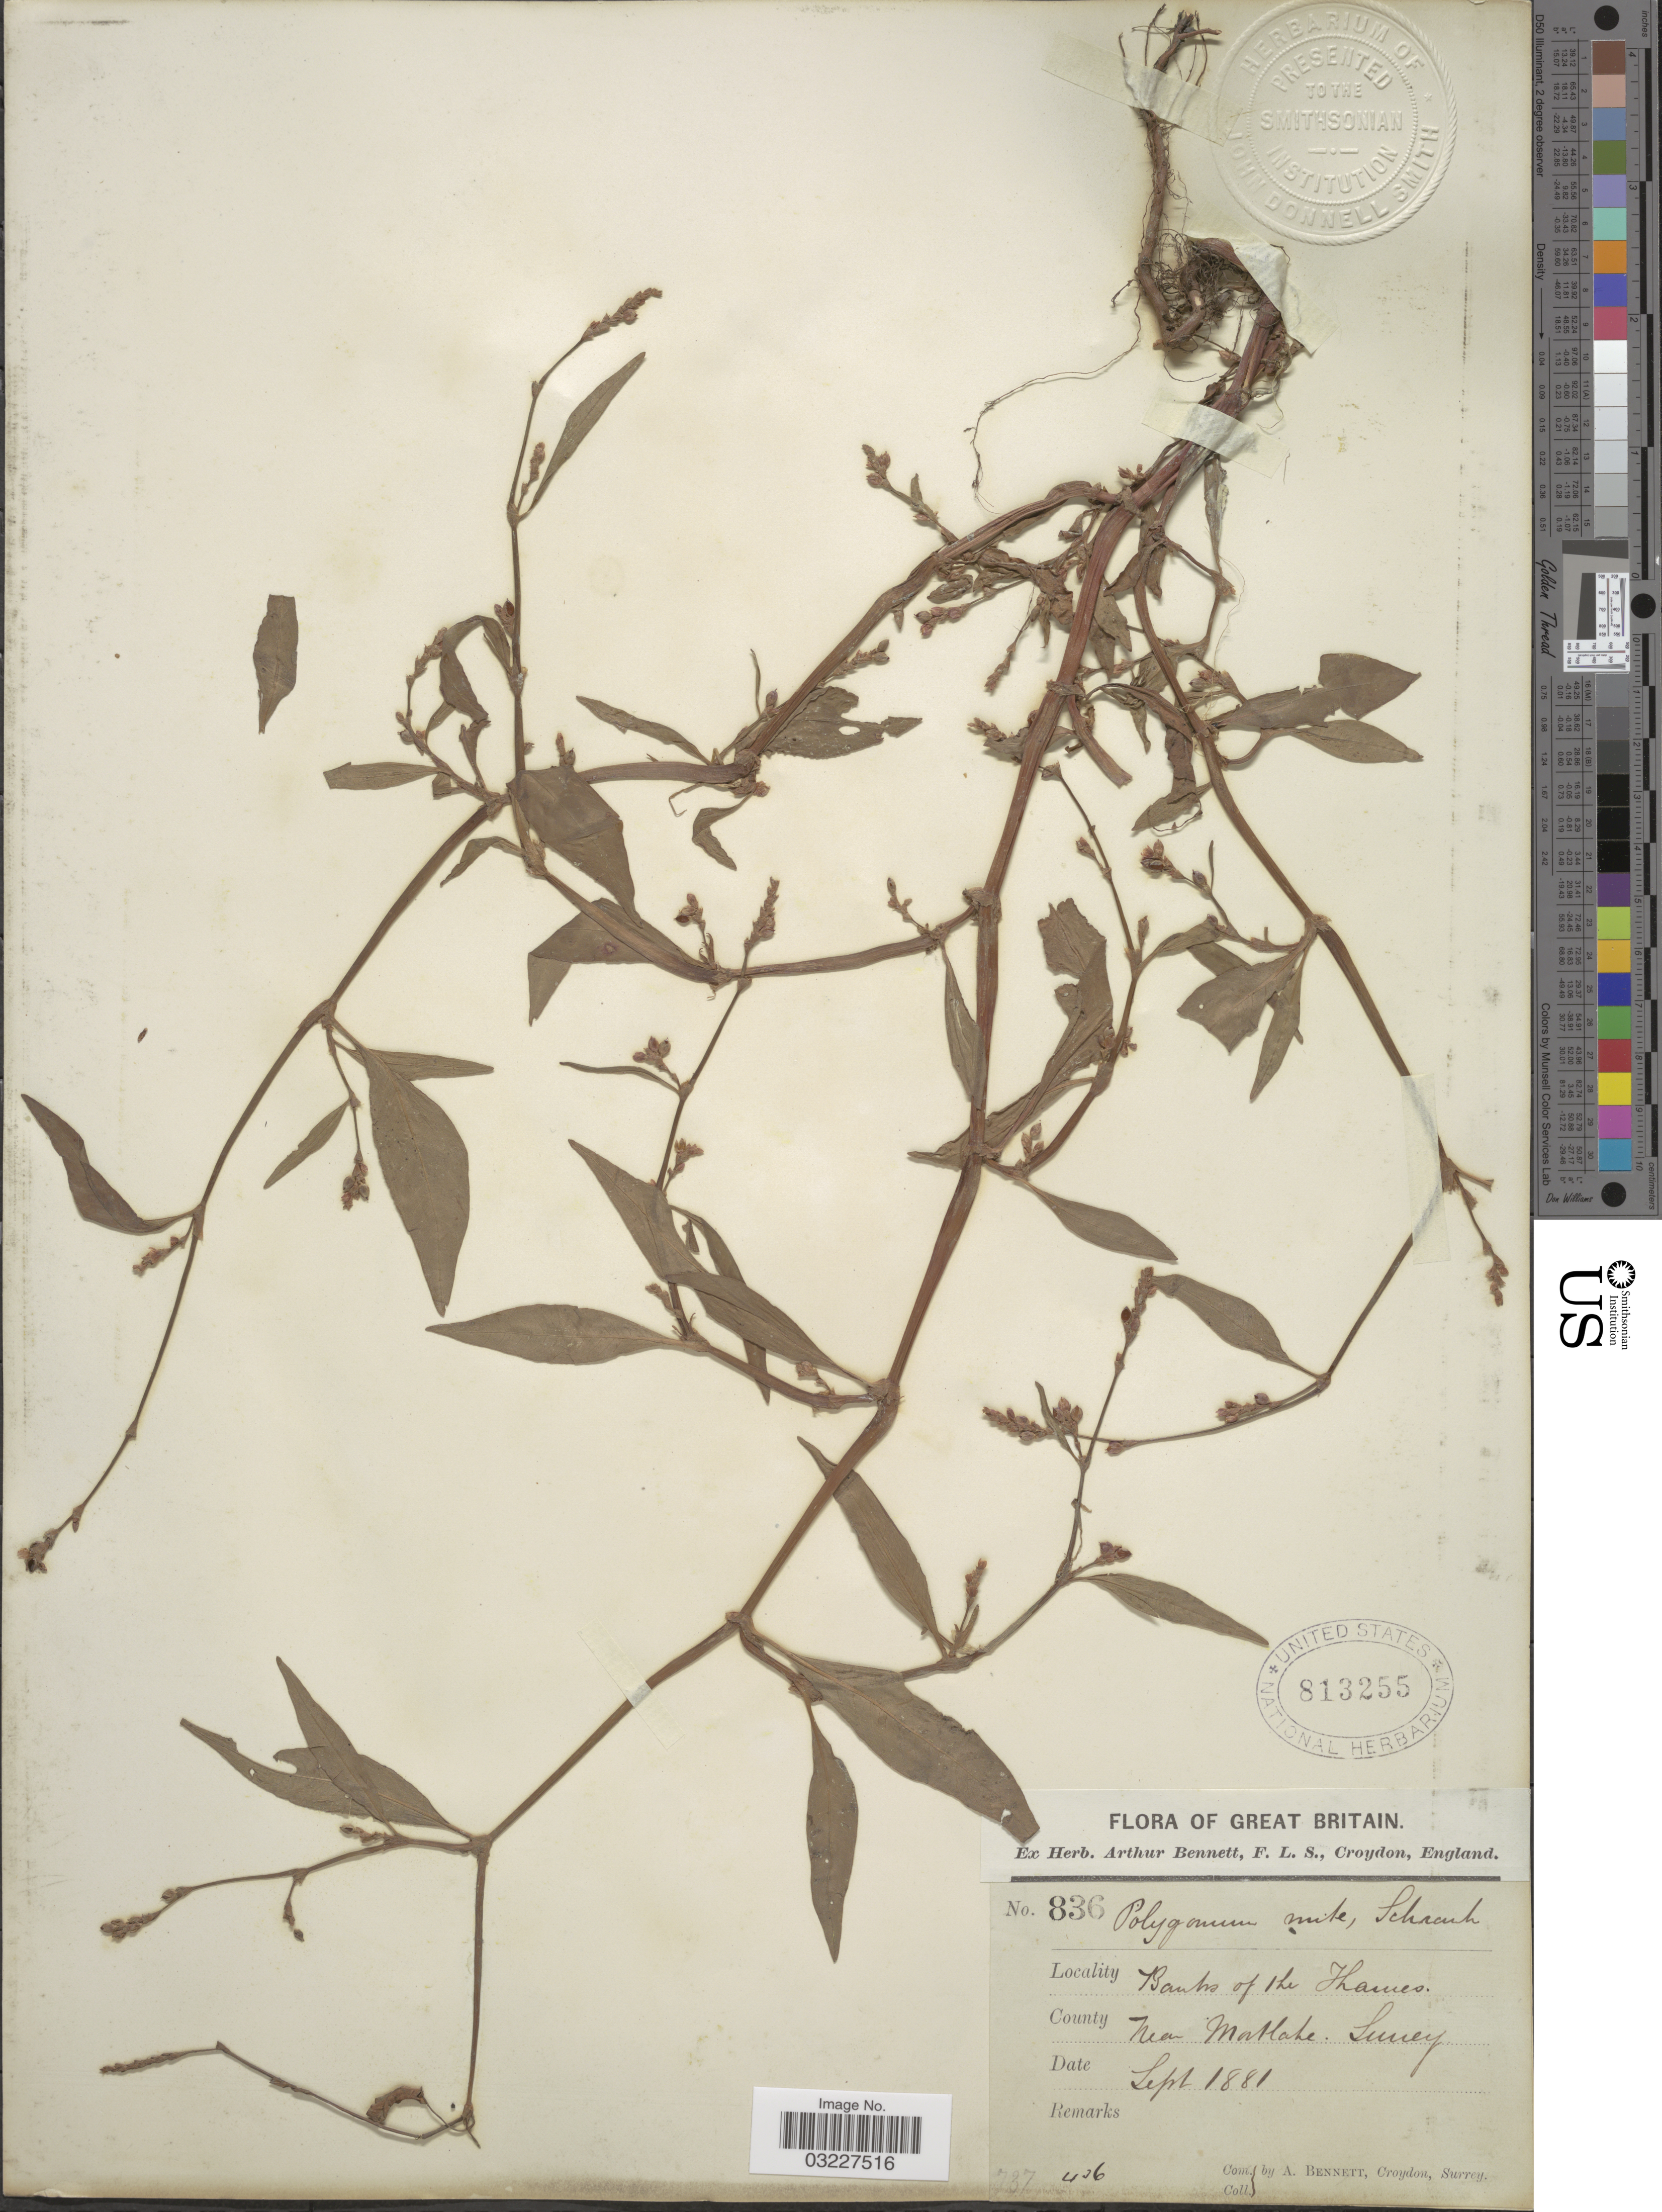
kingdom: Plantae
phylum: Tracheophyta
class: Magnoliopsida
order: Caryophyllales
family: Polygonaceae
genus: Polygonum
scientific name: Polygonum mite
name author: Schrank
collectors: A. Bennett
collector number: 836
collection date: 1881-09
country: United Kingdom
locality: Great Britain, Banks of the Thames. County near Matlake. Surrey.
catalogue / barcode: US 813255